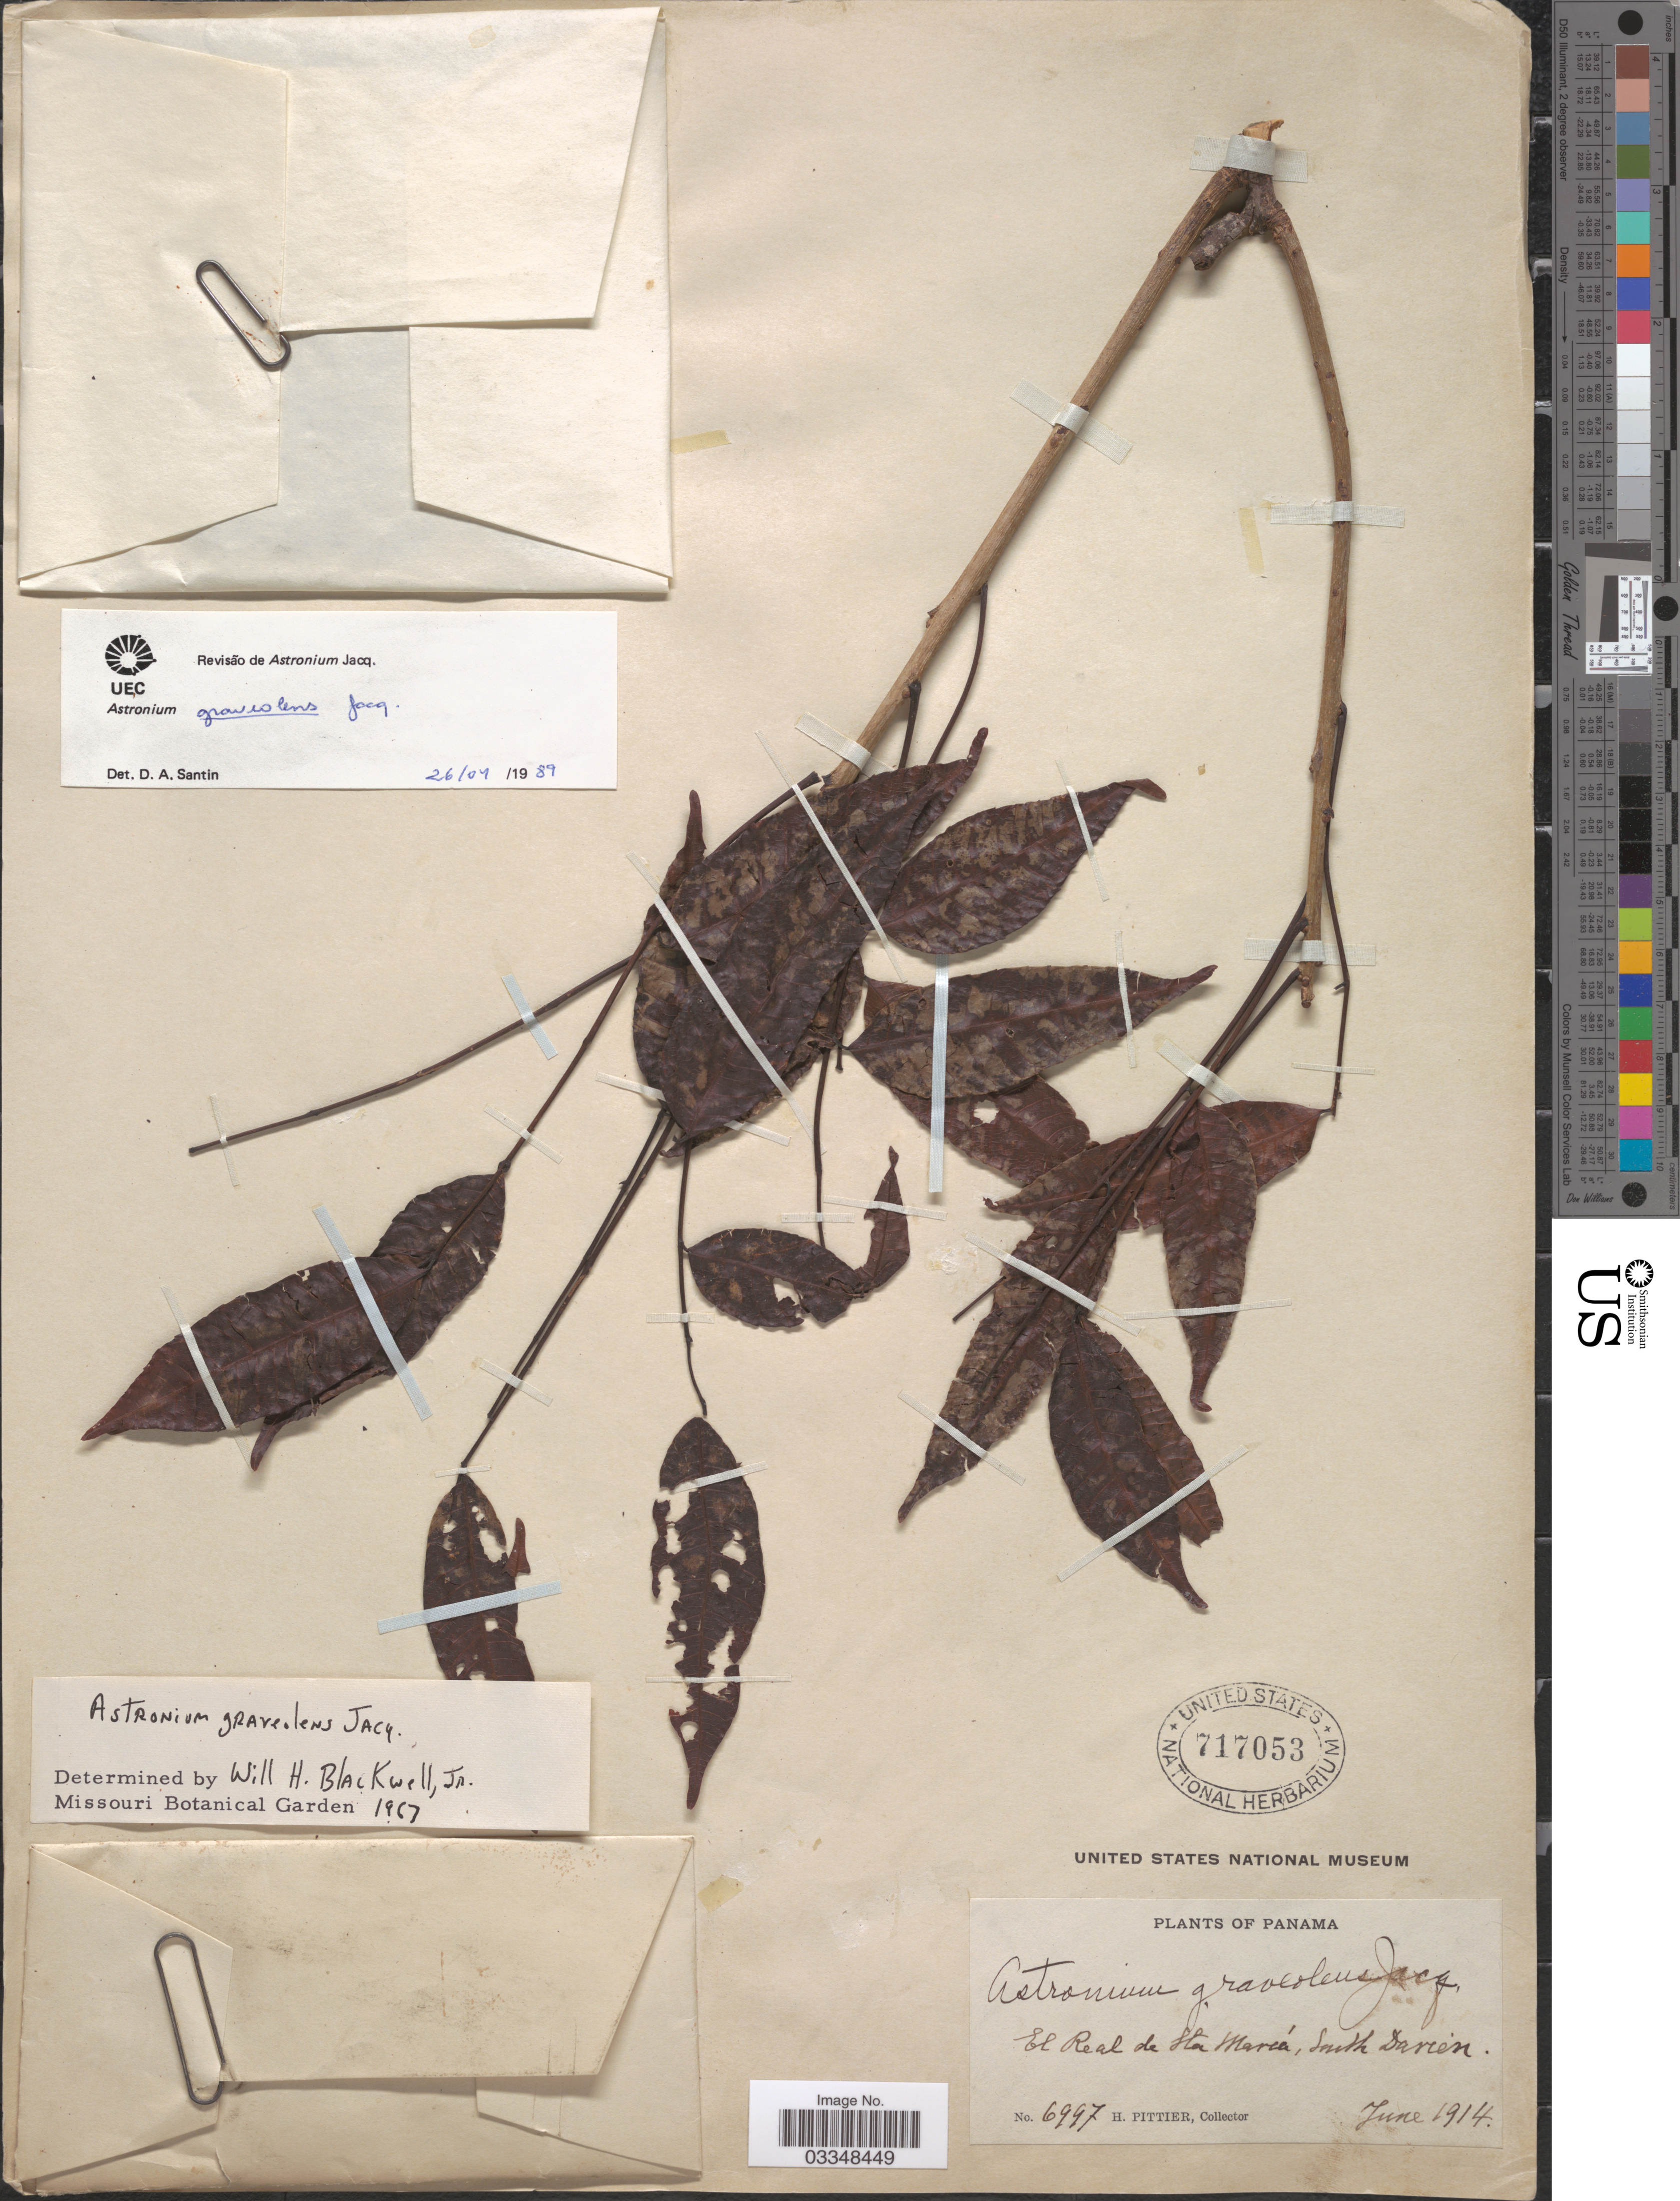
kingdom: Plantae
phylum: Tracheophyta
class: Magnoliopsida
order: Sapindales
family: Anacardiaceae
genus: Astronium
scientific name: Astronium graveolens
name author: Jacq.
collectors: H. F. Pittier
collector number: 6997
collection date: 1914-06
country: Panama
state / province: Darién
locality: El Real de Sta Mariá, South Darien.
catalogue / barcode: US 717053